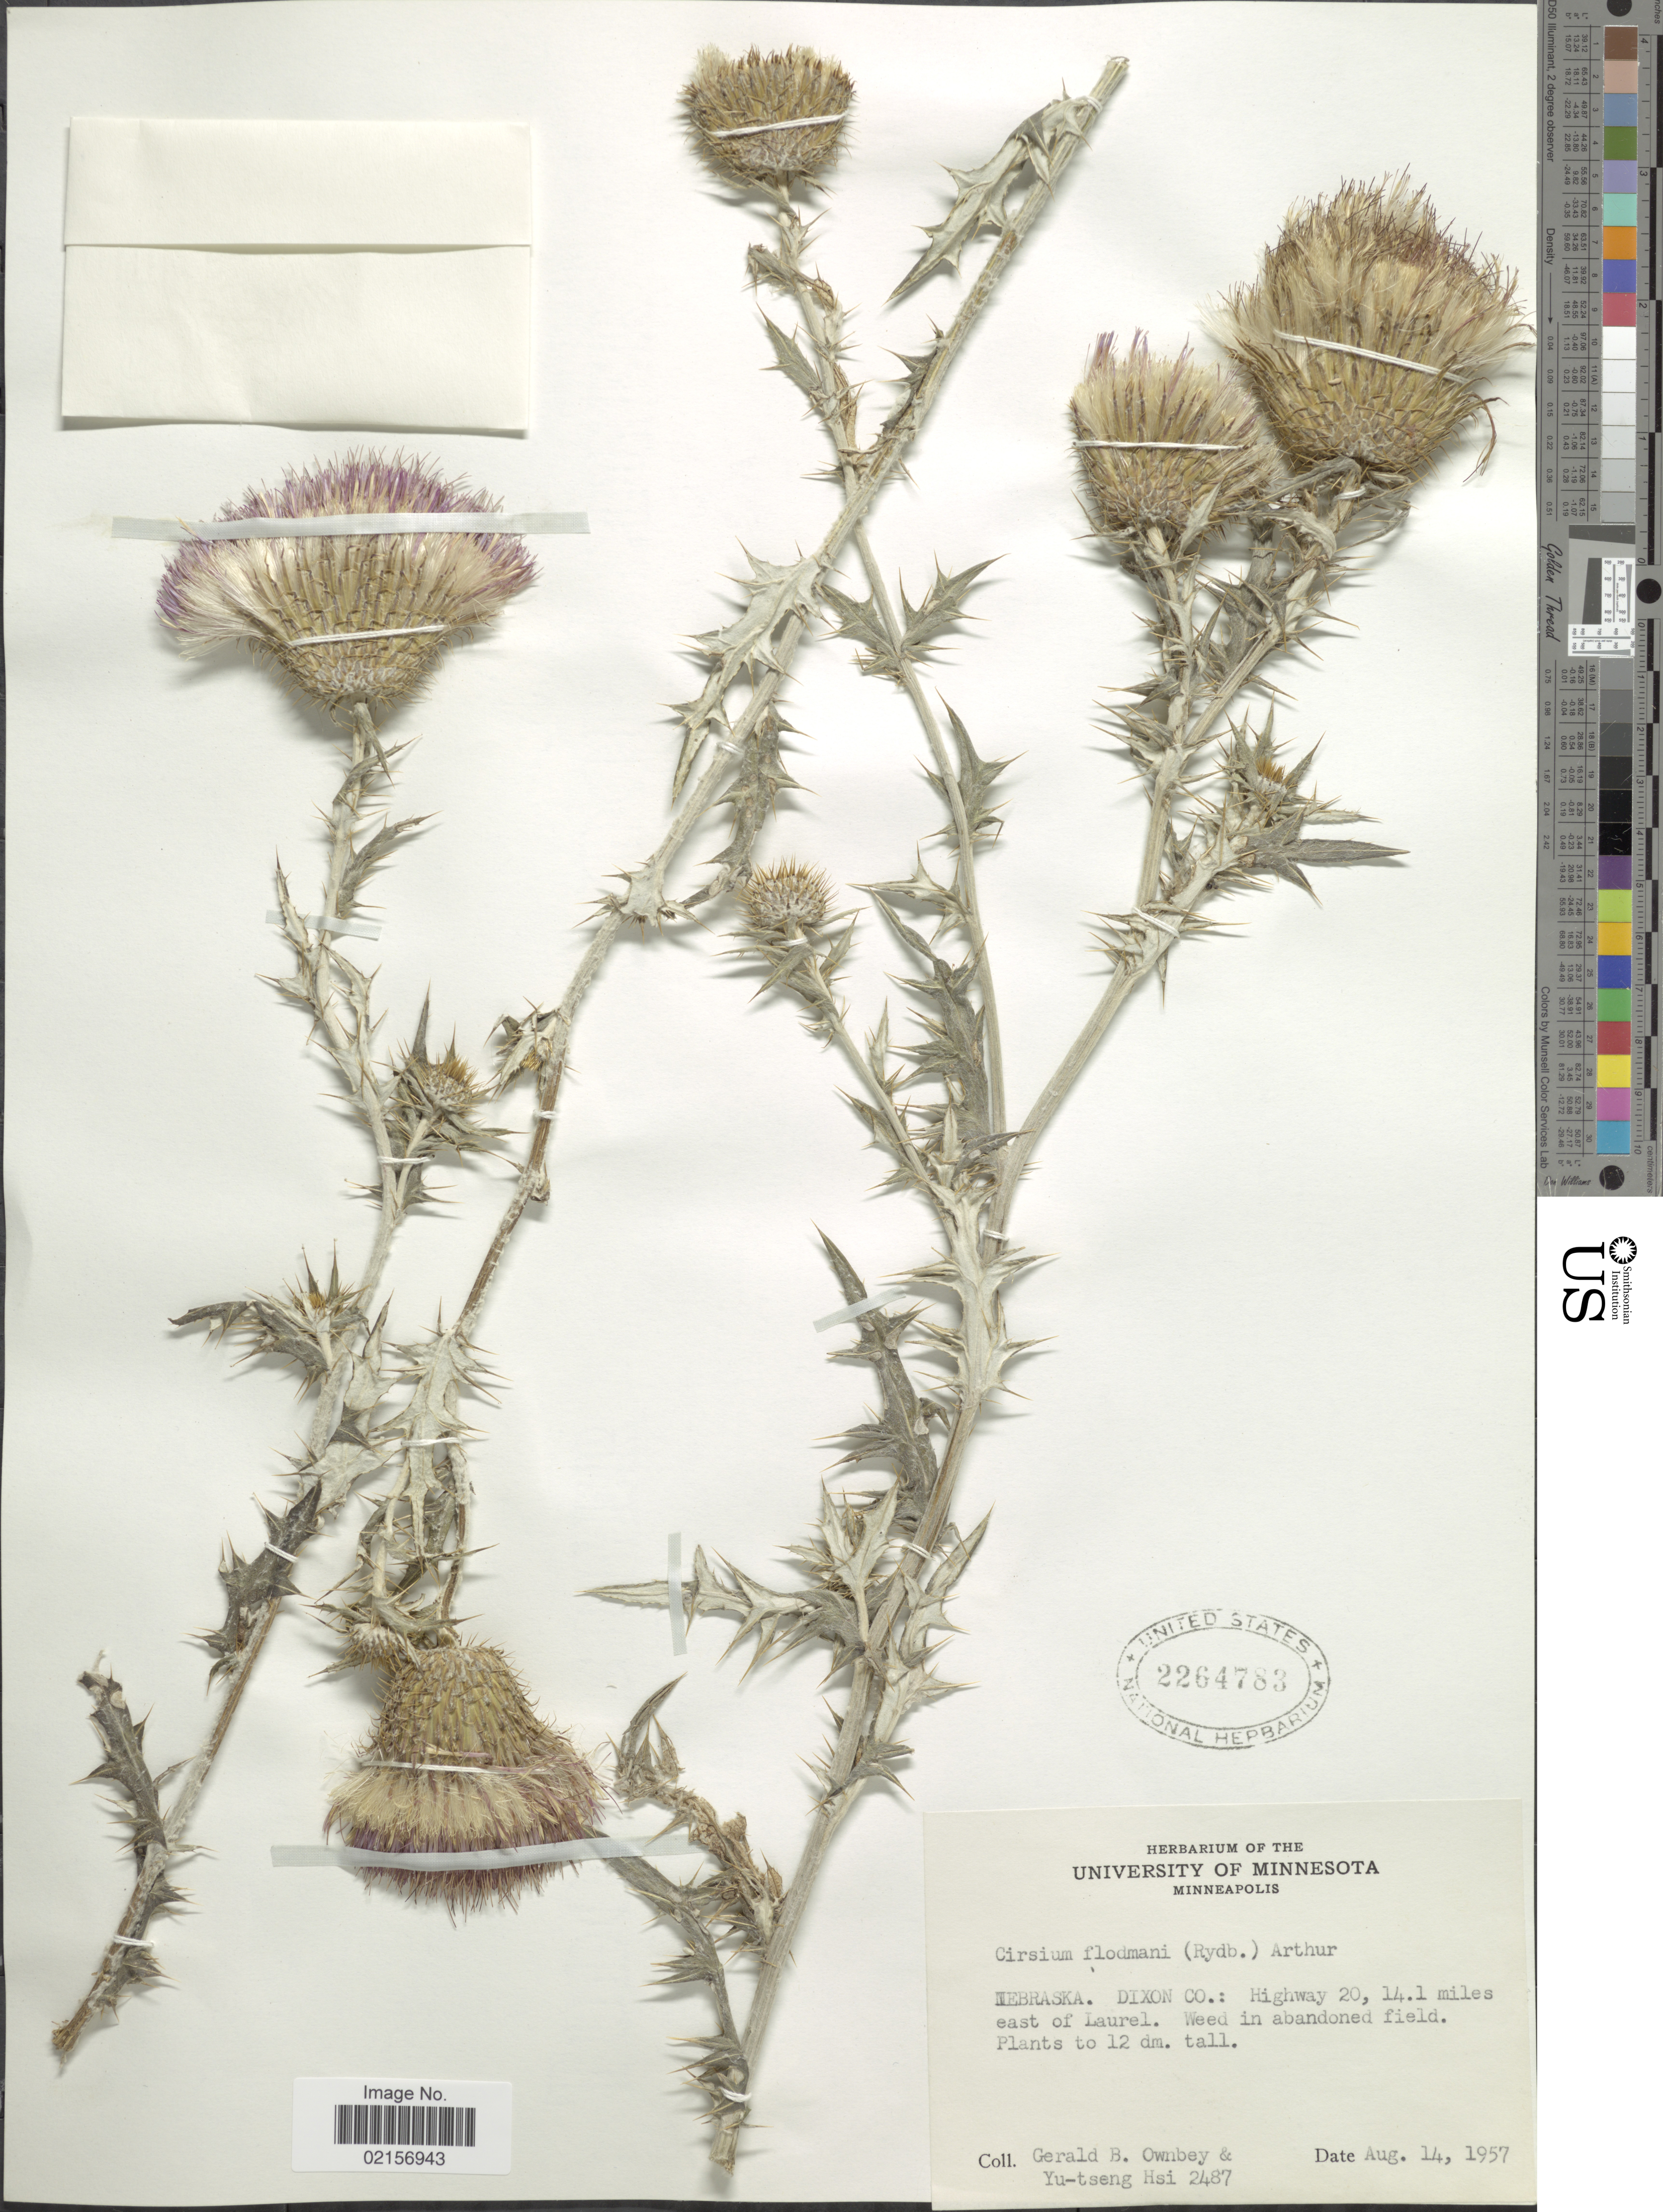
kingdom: Plantae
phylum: Tracheophyta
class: Magnoliopsida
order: Asterales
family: Asteraceae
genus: Cirsium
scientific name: Cirsium flodmanii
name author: (Rydb.) Arthur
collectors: G. B. Ownbey & Y. Hsi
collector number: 2487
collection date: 1957-08-14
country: United States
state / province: Nebraska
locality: Dixon Co.: Highway 20, 14.1 miles east of Laurel, weed in abandoned field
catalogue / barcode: US 2264783